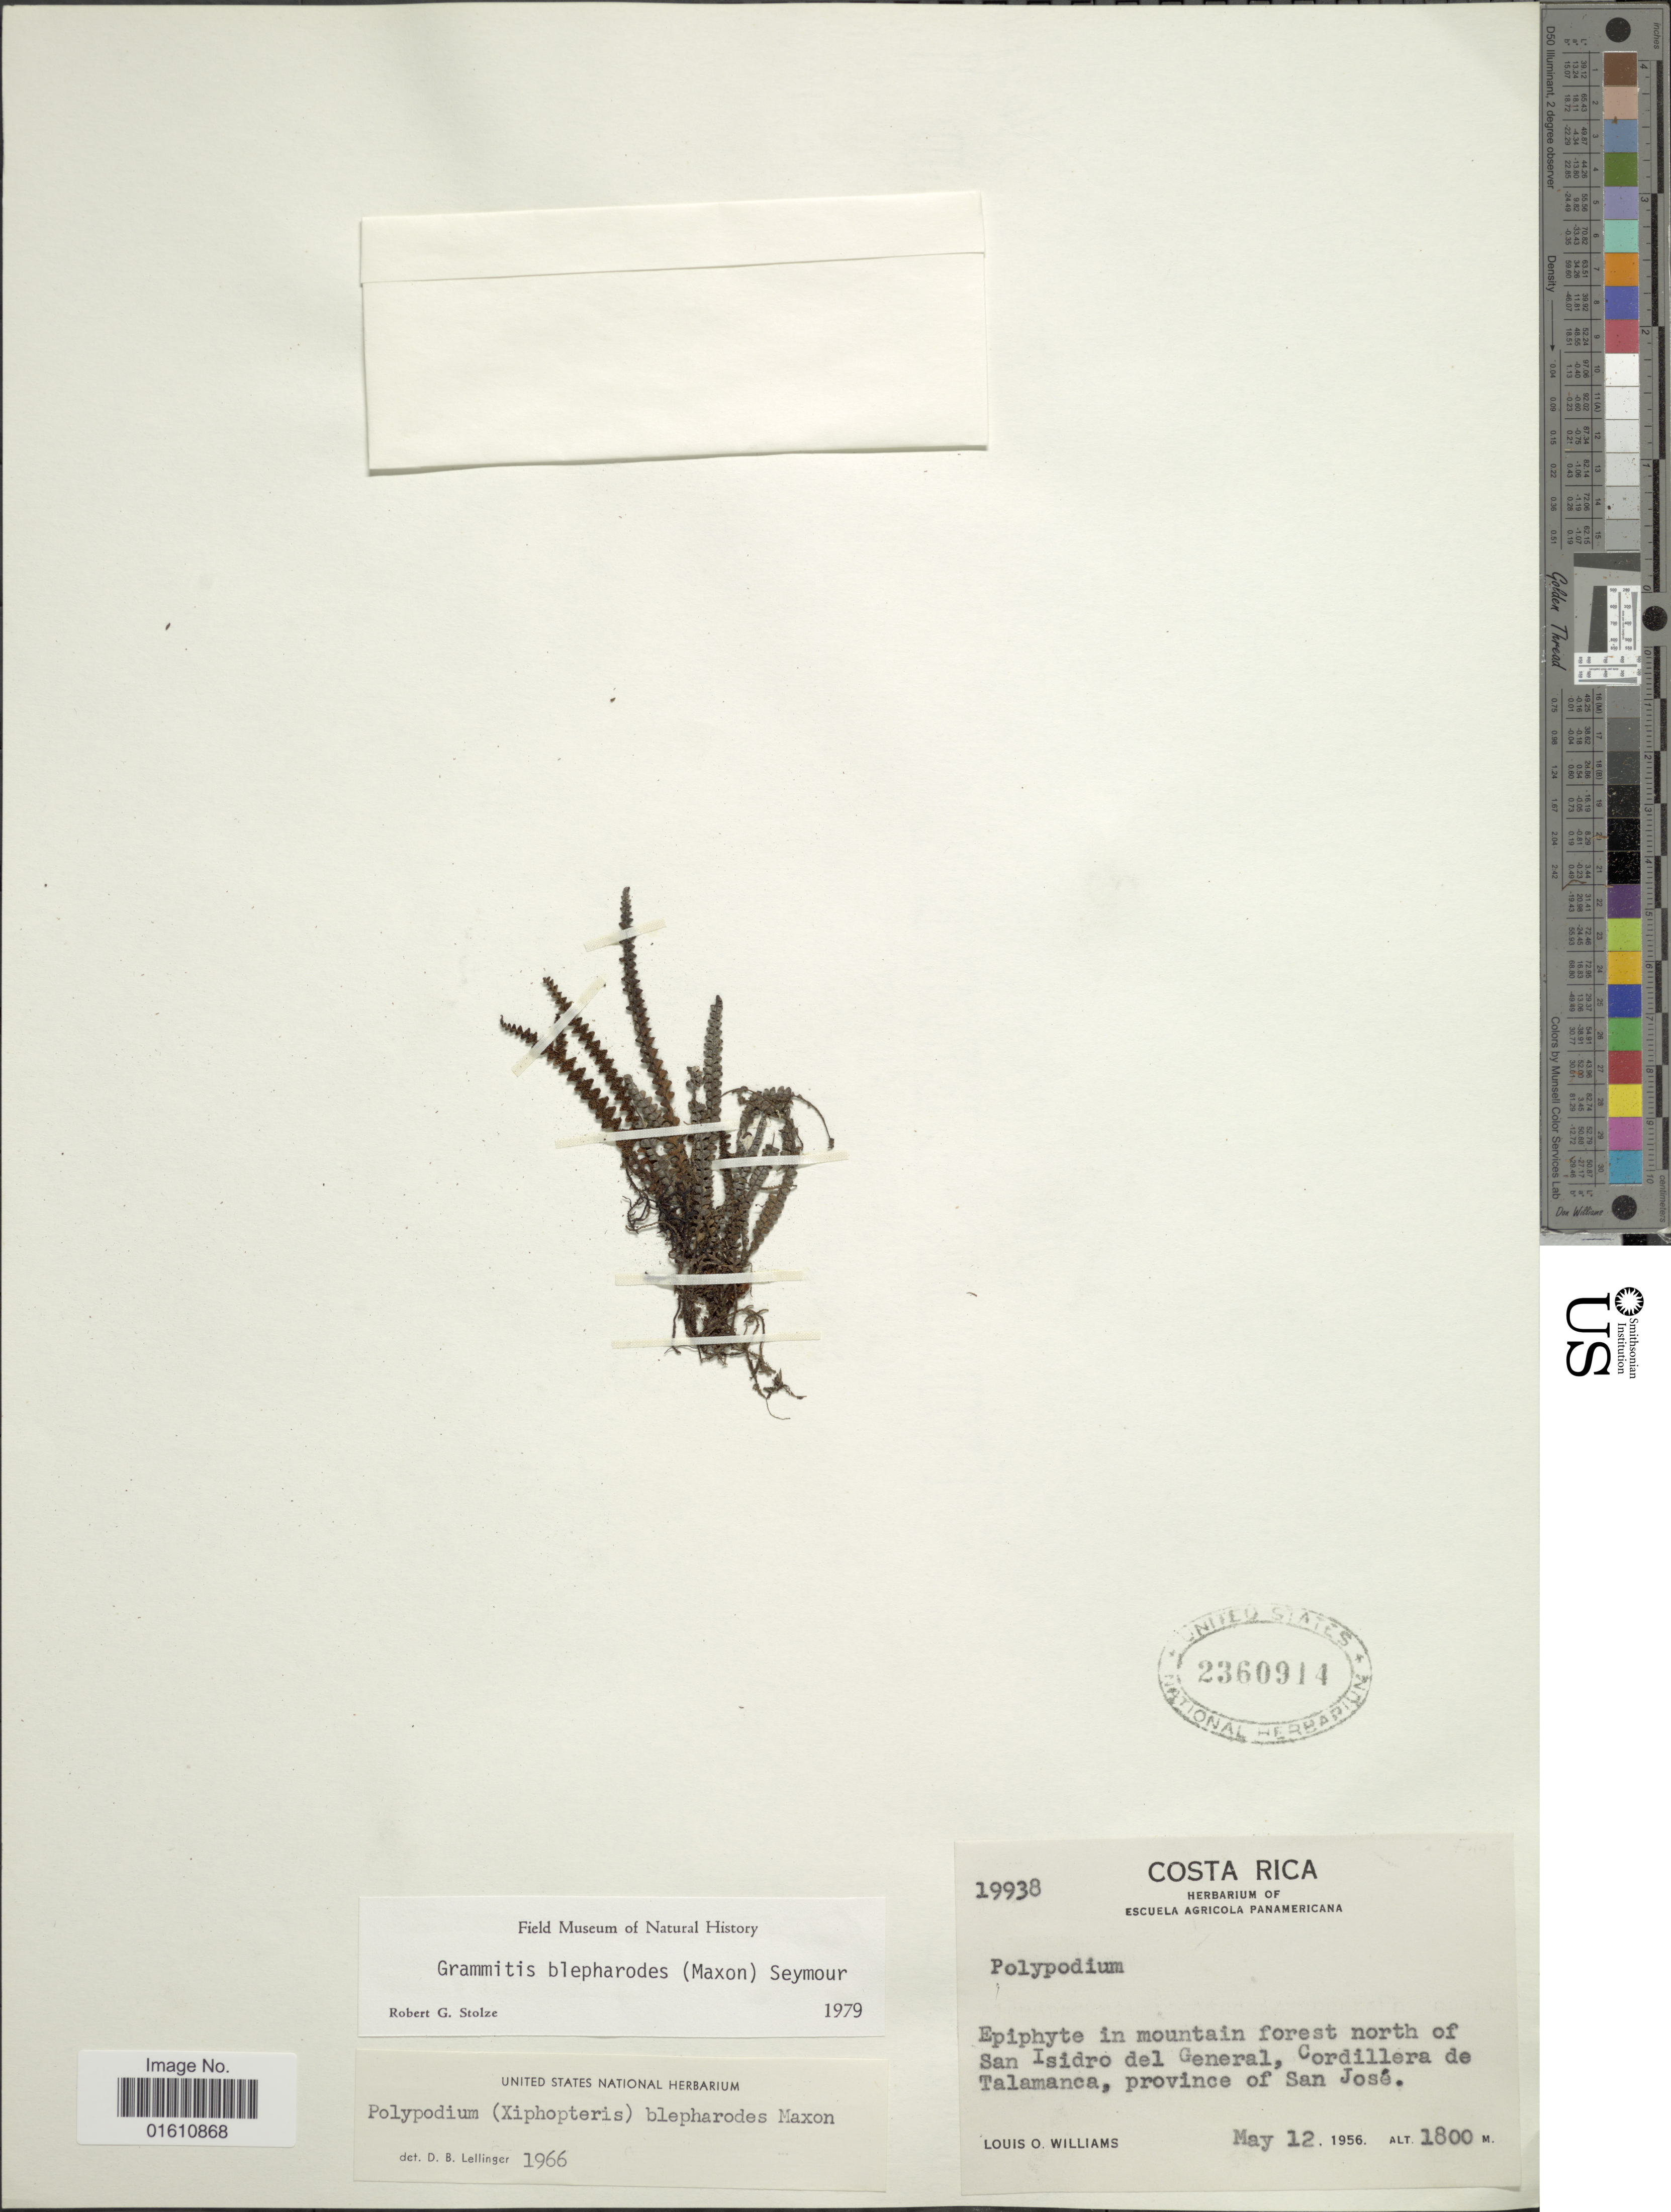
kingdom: Plantae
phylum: Tracheophyta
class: Polypodiopsida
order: Polypodiales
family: Polypodiaceae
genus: Moranopteris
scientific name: Moranopteris taenifolia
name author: (Jenman) R. Y. Hirai & J. Prado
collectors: L. O. Williams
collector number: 19938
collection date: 1956-05-12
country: Costa Rica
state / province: San José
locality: Epiphyte in mountain forest north of San Isidro del General, Cordillera de Talamanca, province of San Jose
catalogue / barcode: US 2360914